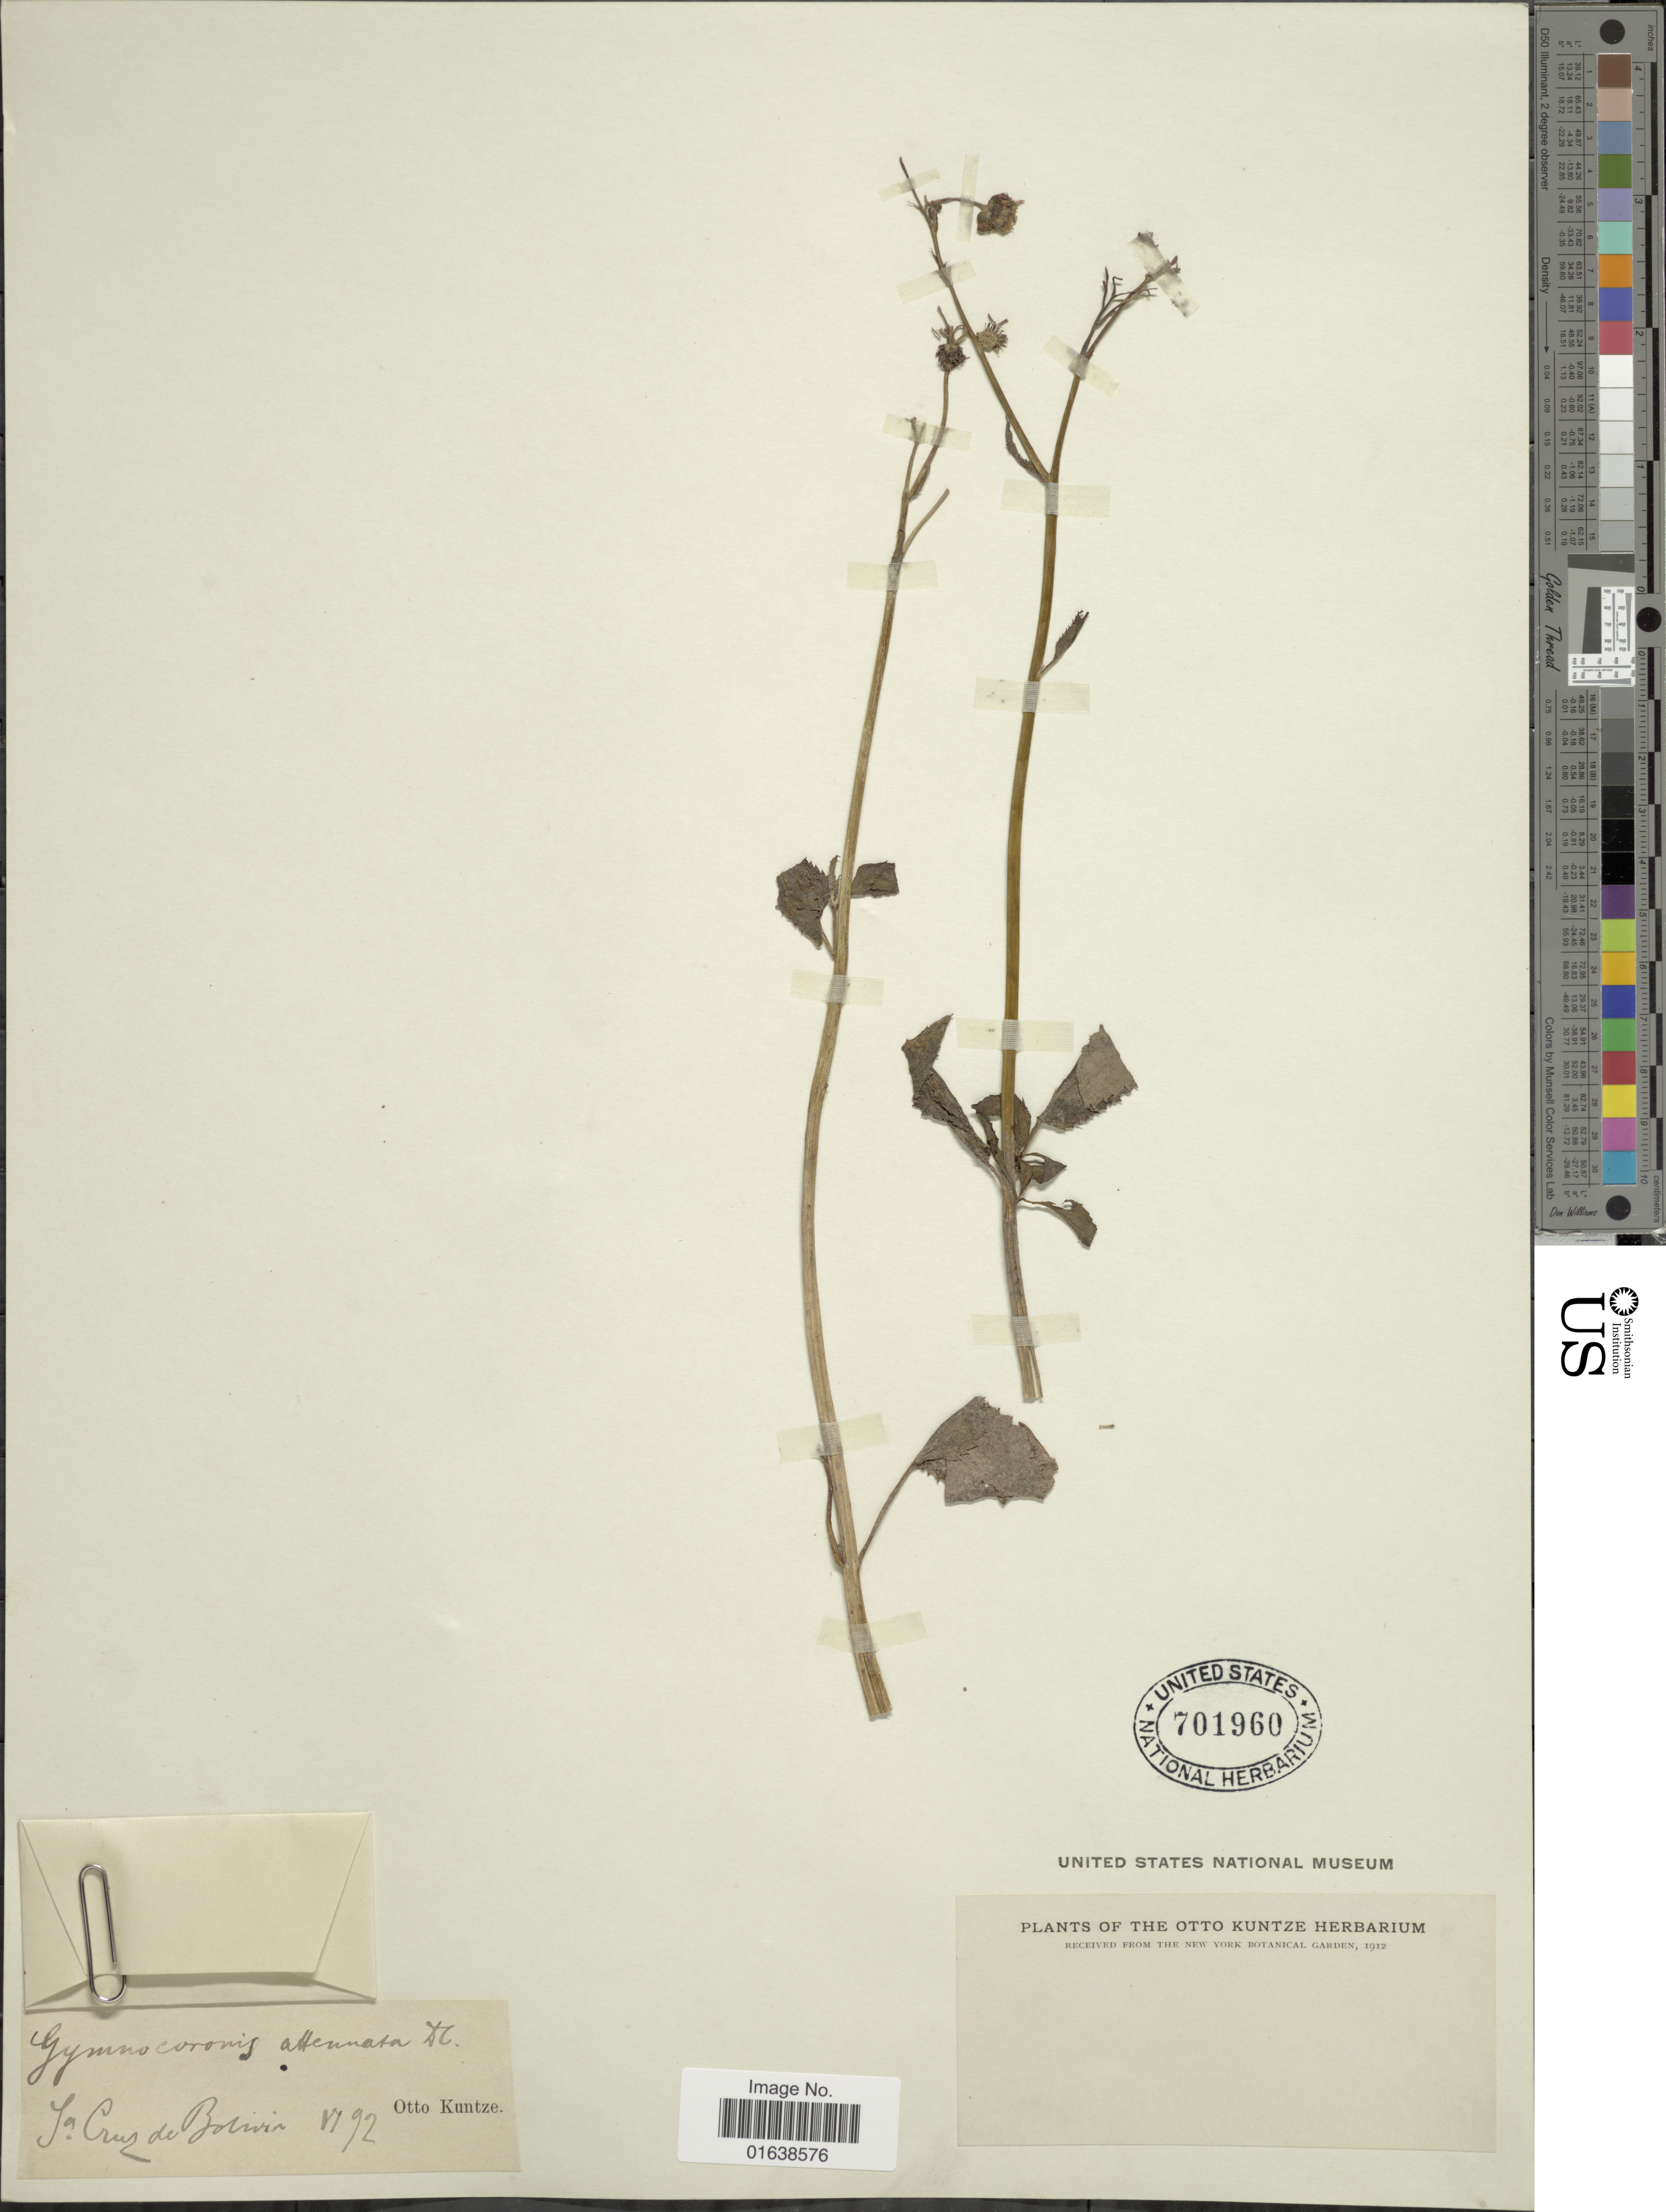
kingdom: Plantae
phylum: Tracheophyta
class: Magnoliopsida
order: Asterales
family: Asteraceae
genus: Gymnocoronis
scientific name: Gymnocoronis spilanthoides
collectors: C.E.O. Kuntze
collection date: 1912-06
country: Bolivia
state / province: Santa Cruz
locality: Sa. Cruz de Bolivia.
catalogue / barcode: US 701960